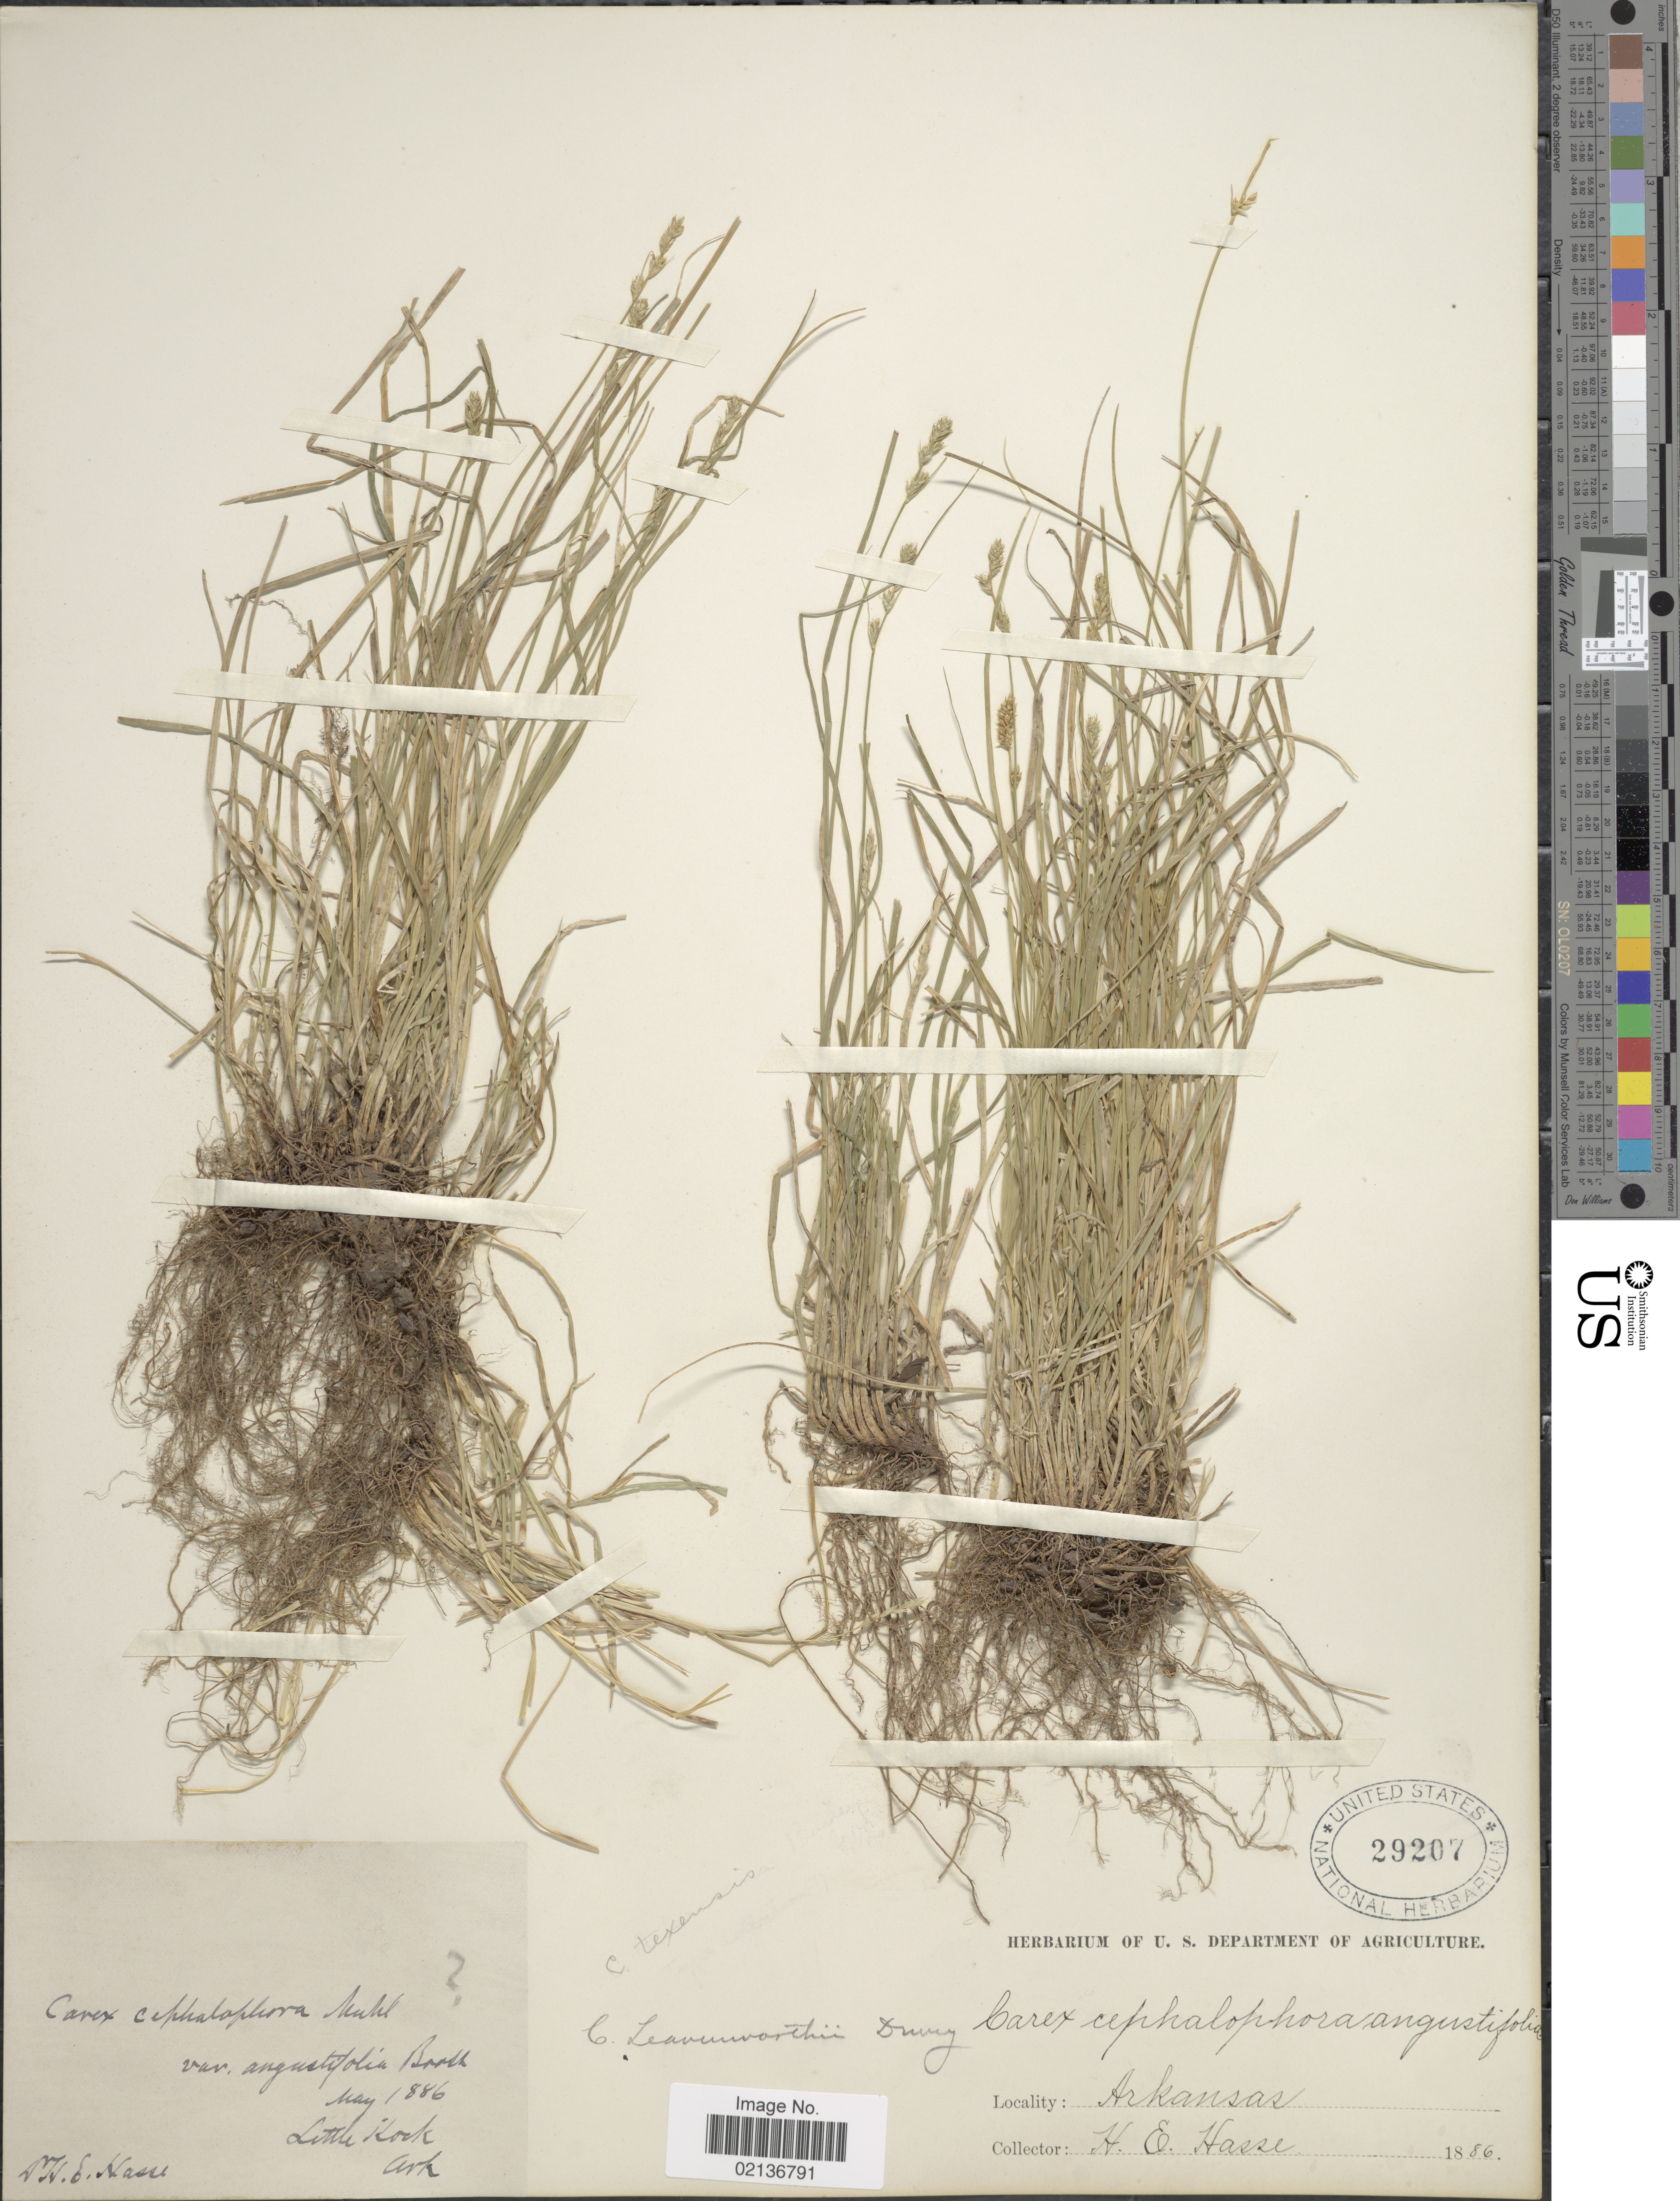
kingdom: Plantae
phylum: Tracheophyta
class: Liliopsida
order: Poales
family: Cyperaceae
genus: Carex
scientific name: Carex texensis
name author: (Torr. ex L.H. Bailey) L.H. Bailey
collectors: H. E. Hasse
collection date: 1886-05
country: United States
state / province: Arkansas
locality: Little Rock, Ark.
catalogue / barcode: US 29207